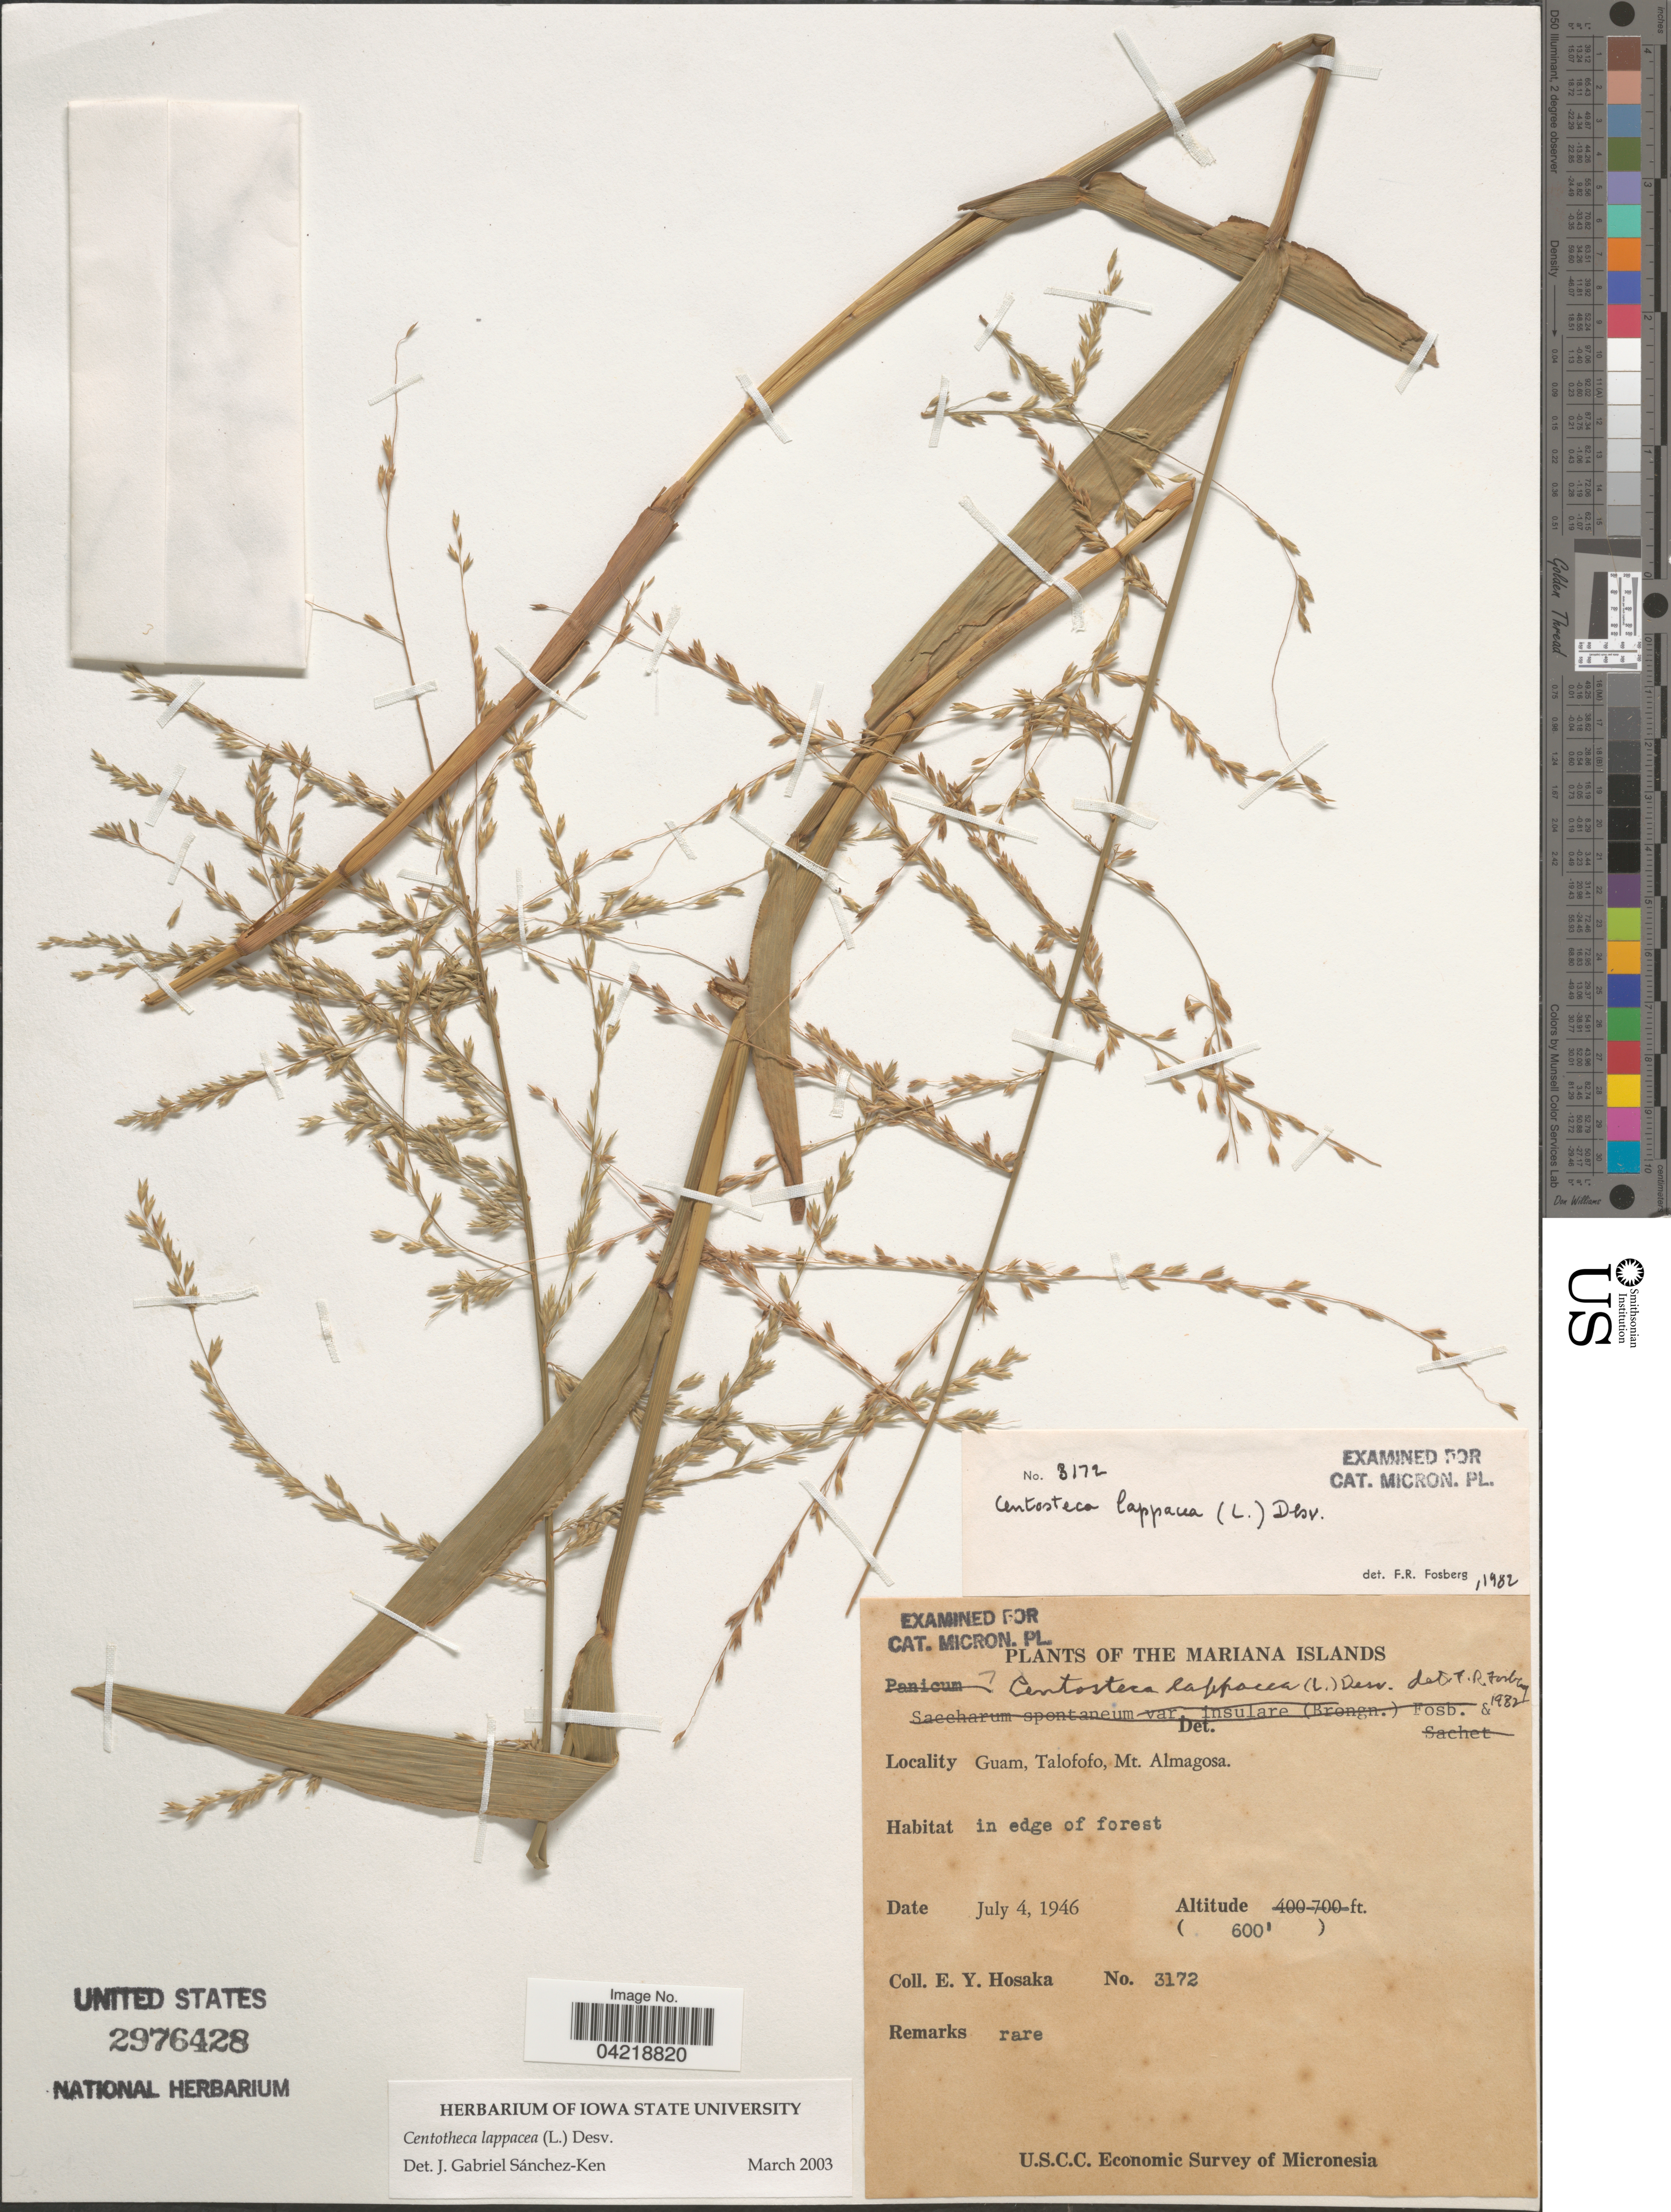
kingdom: Plantae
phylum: Tracheophyta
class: Liliopsida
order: Poales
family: Poaceae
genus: Centotheca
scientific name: Centotheca lappacea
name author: (L.) Desv.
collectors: E. Y. Hosaka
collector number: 3172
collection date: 1946-07-04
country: Guam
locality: Mariana Islands. Talofofo, Mt. Almogosa. U. S. C. C. Economic Survey of Micronesia.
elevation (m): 183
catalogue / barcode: US 2976428